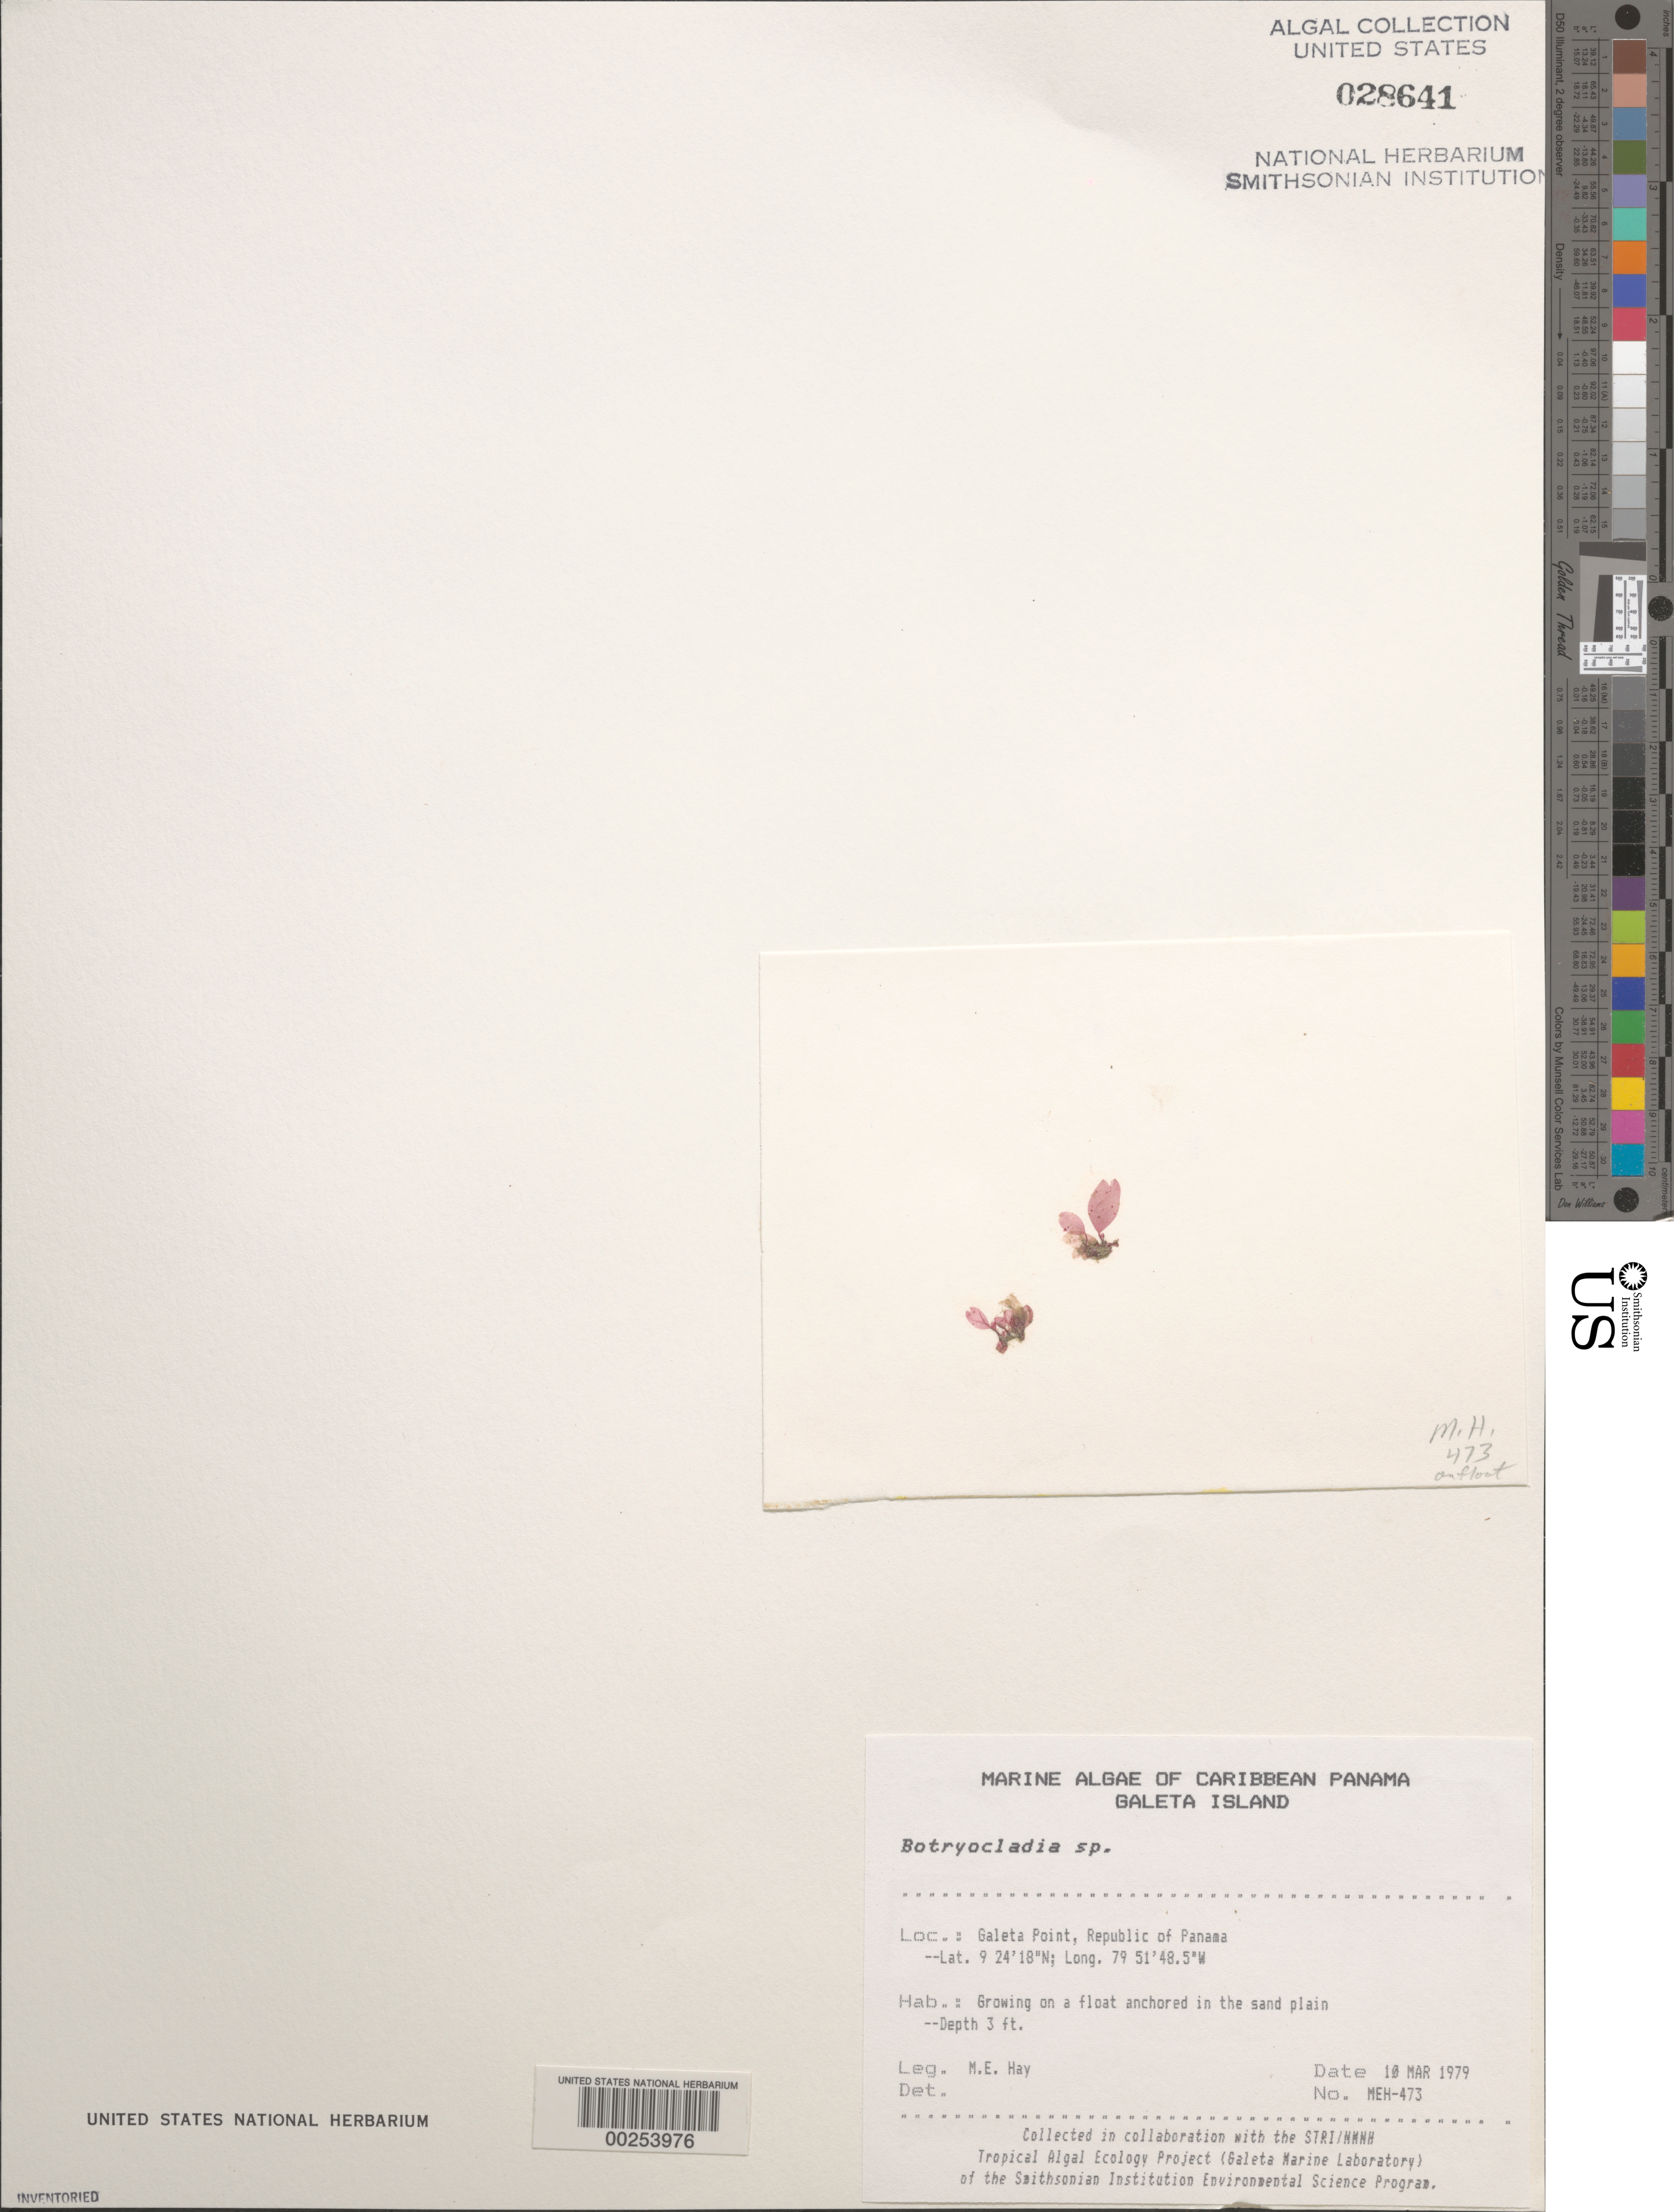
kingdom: Plantae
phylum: Rhodophyta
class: Florideophyceae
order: Rhodymeniales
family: Rhodymeniaceae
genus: Botryocladia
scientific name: Botryocladia sp.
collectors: M. E. Hay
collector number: MEH-473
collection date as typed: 10 Mar 1979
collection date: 1979-03-10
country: Panama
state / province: Colón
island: Galeta Island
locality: Galeta Point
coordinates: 9 24' 18" N, 79 51' 48.5" W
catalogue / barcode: US 28641